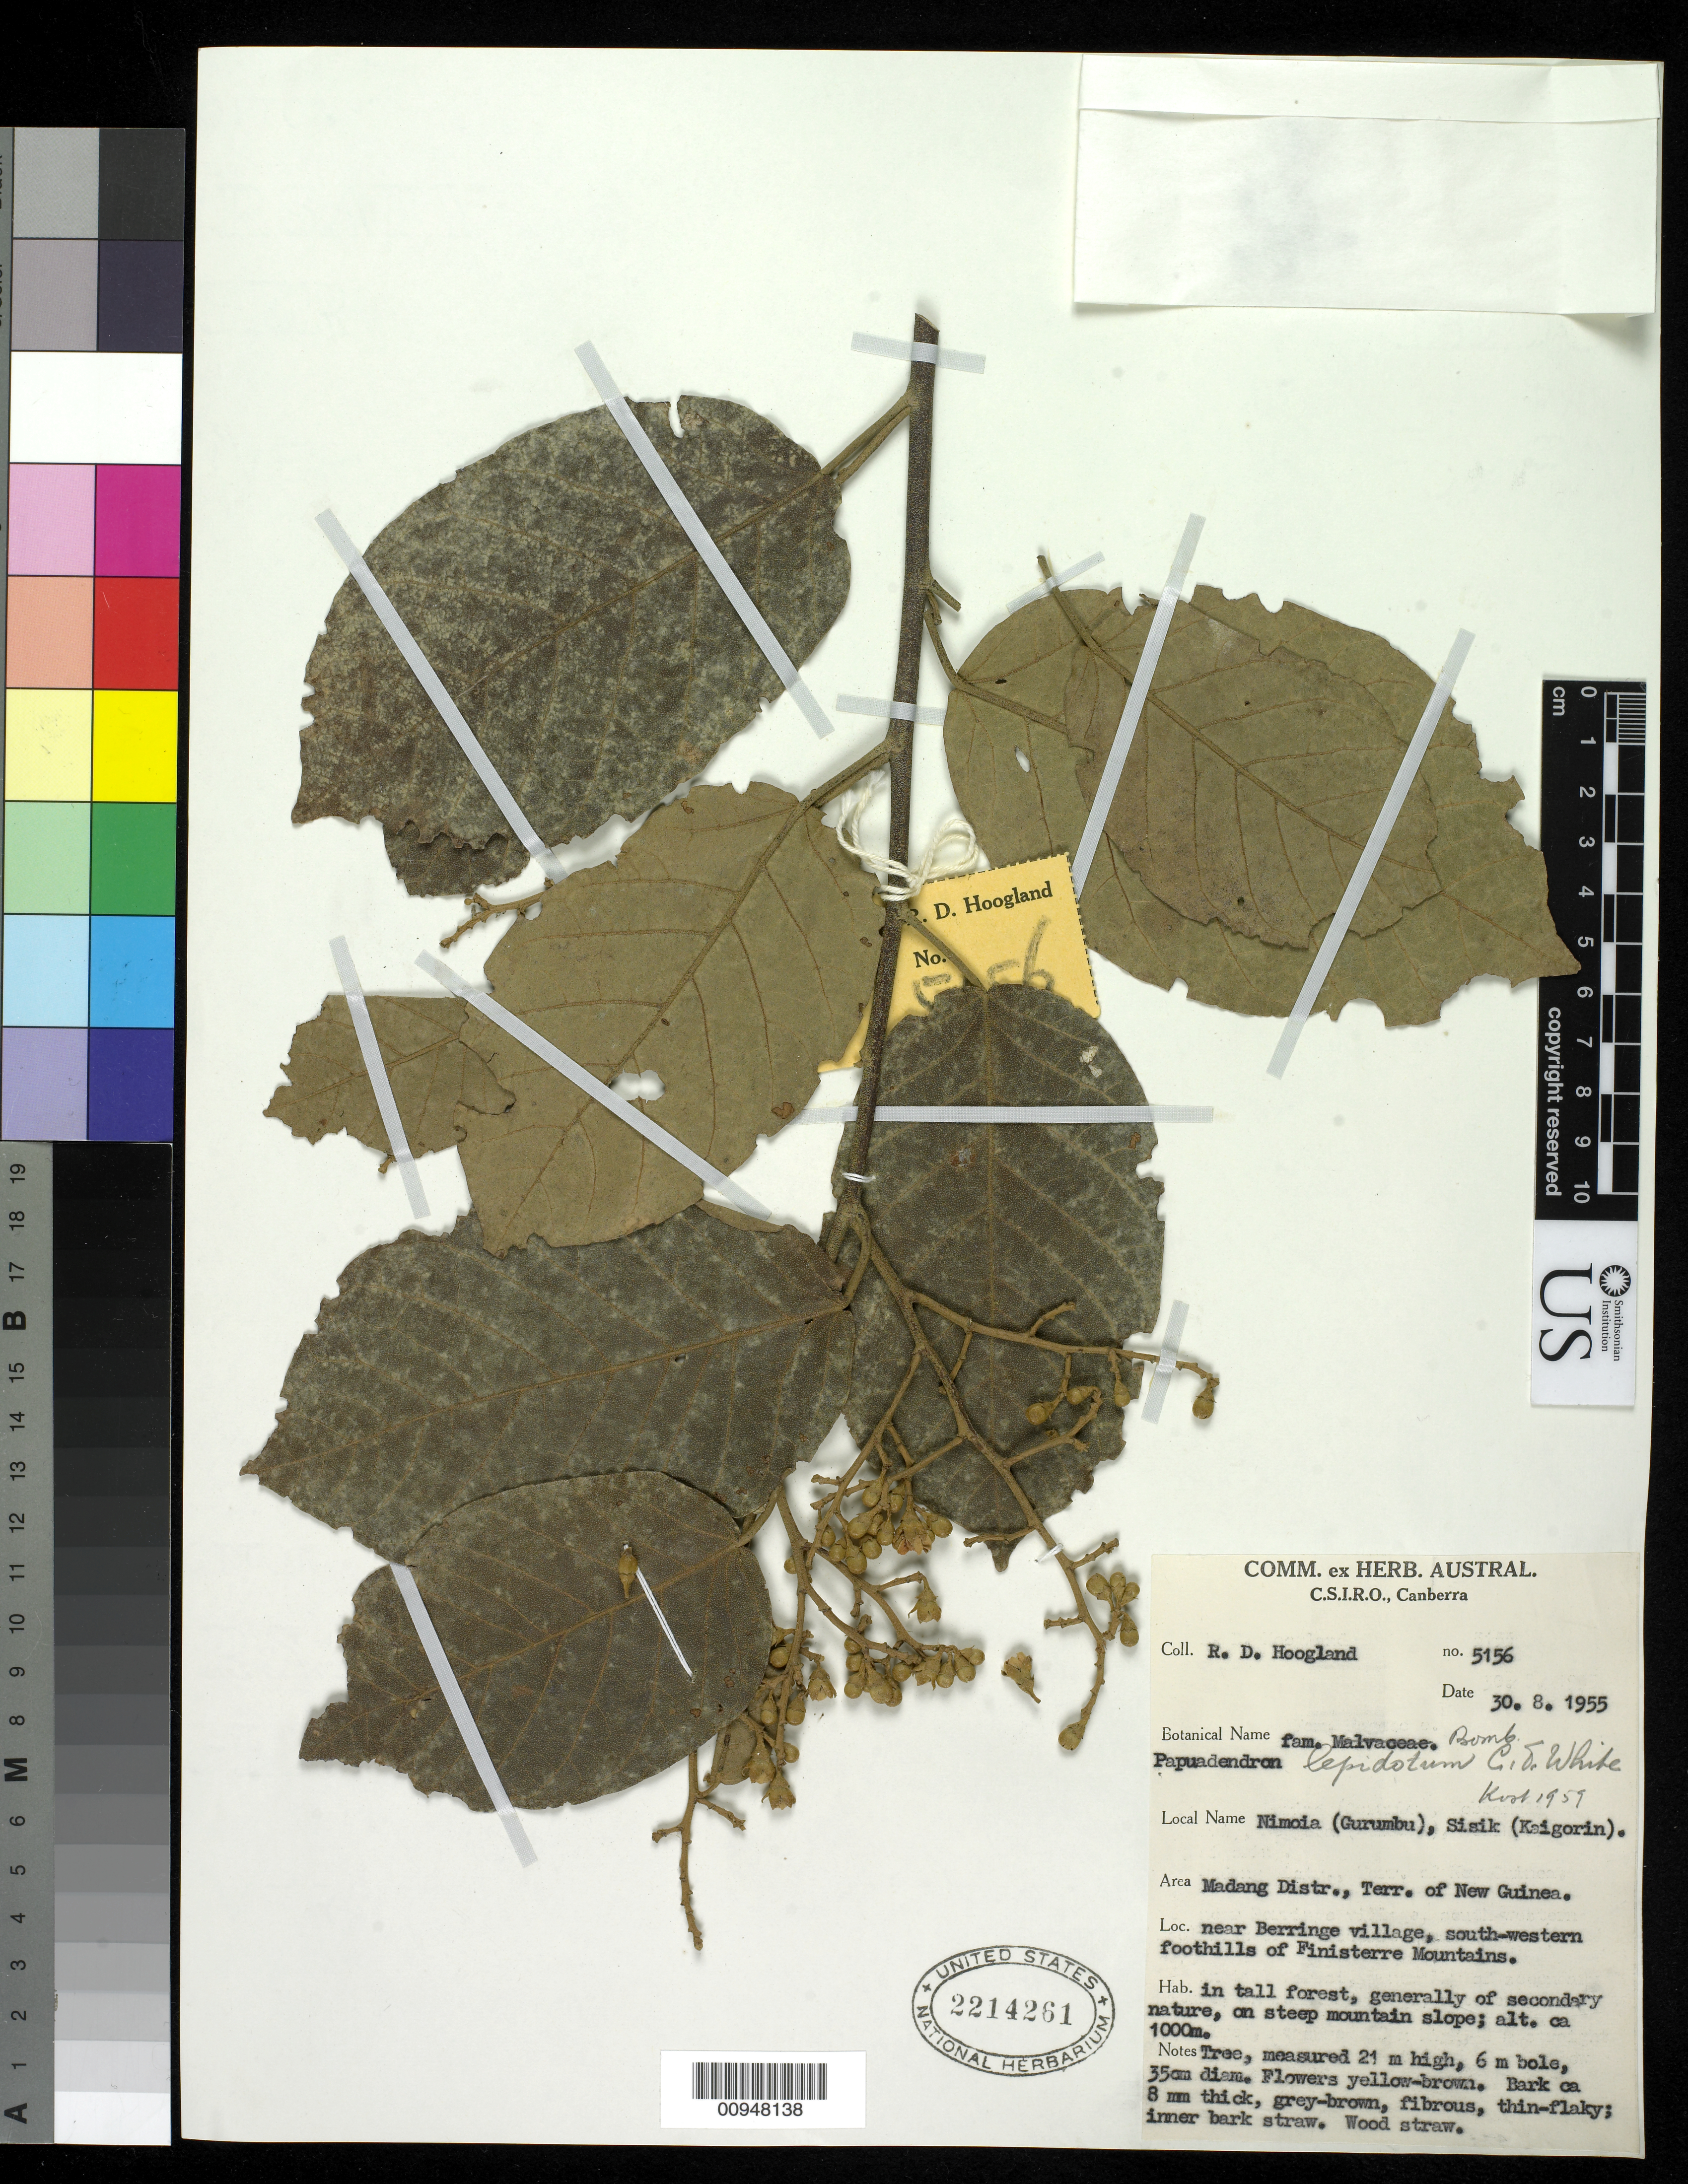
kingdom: Plantae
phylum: Tracheophyta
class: Magnoliopsida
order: Malvales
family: Malvaceae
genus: Papuodendron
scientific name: Papuodendron lepidotum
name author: C.T. White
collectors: R. D. Hoogland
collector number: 5156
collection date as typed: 30 Aug 1955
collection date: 1955-08-30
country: Papua New Guinea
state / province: Madang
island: New Guinea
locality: Near Berringe village, SW foothills of Finisterre Mountains.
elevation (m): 1000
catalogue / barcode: US 2214261